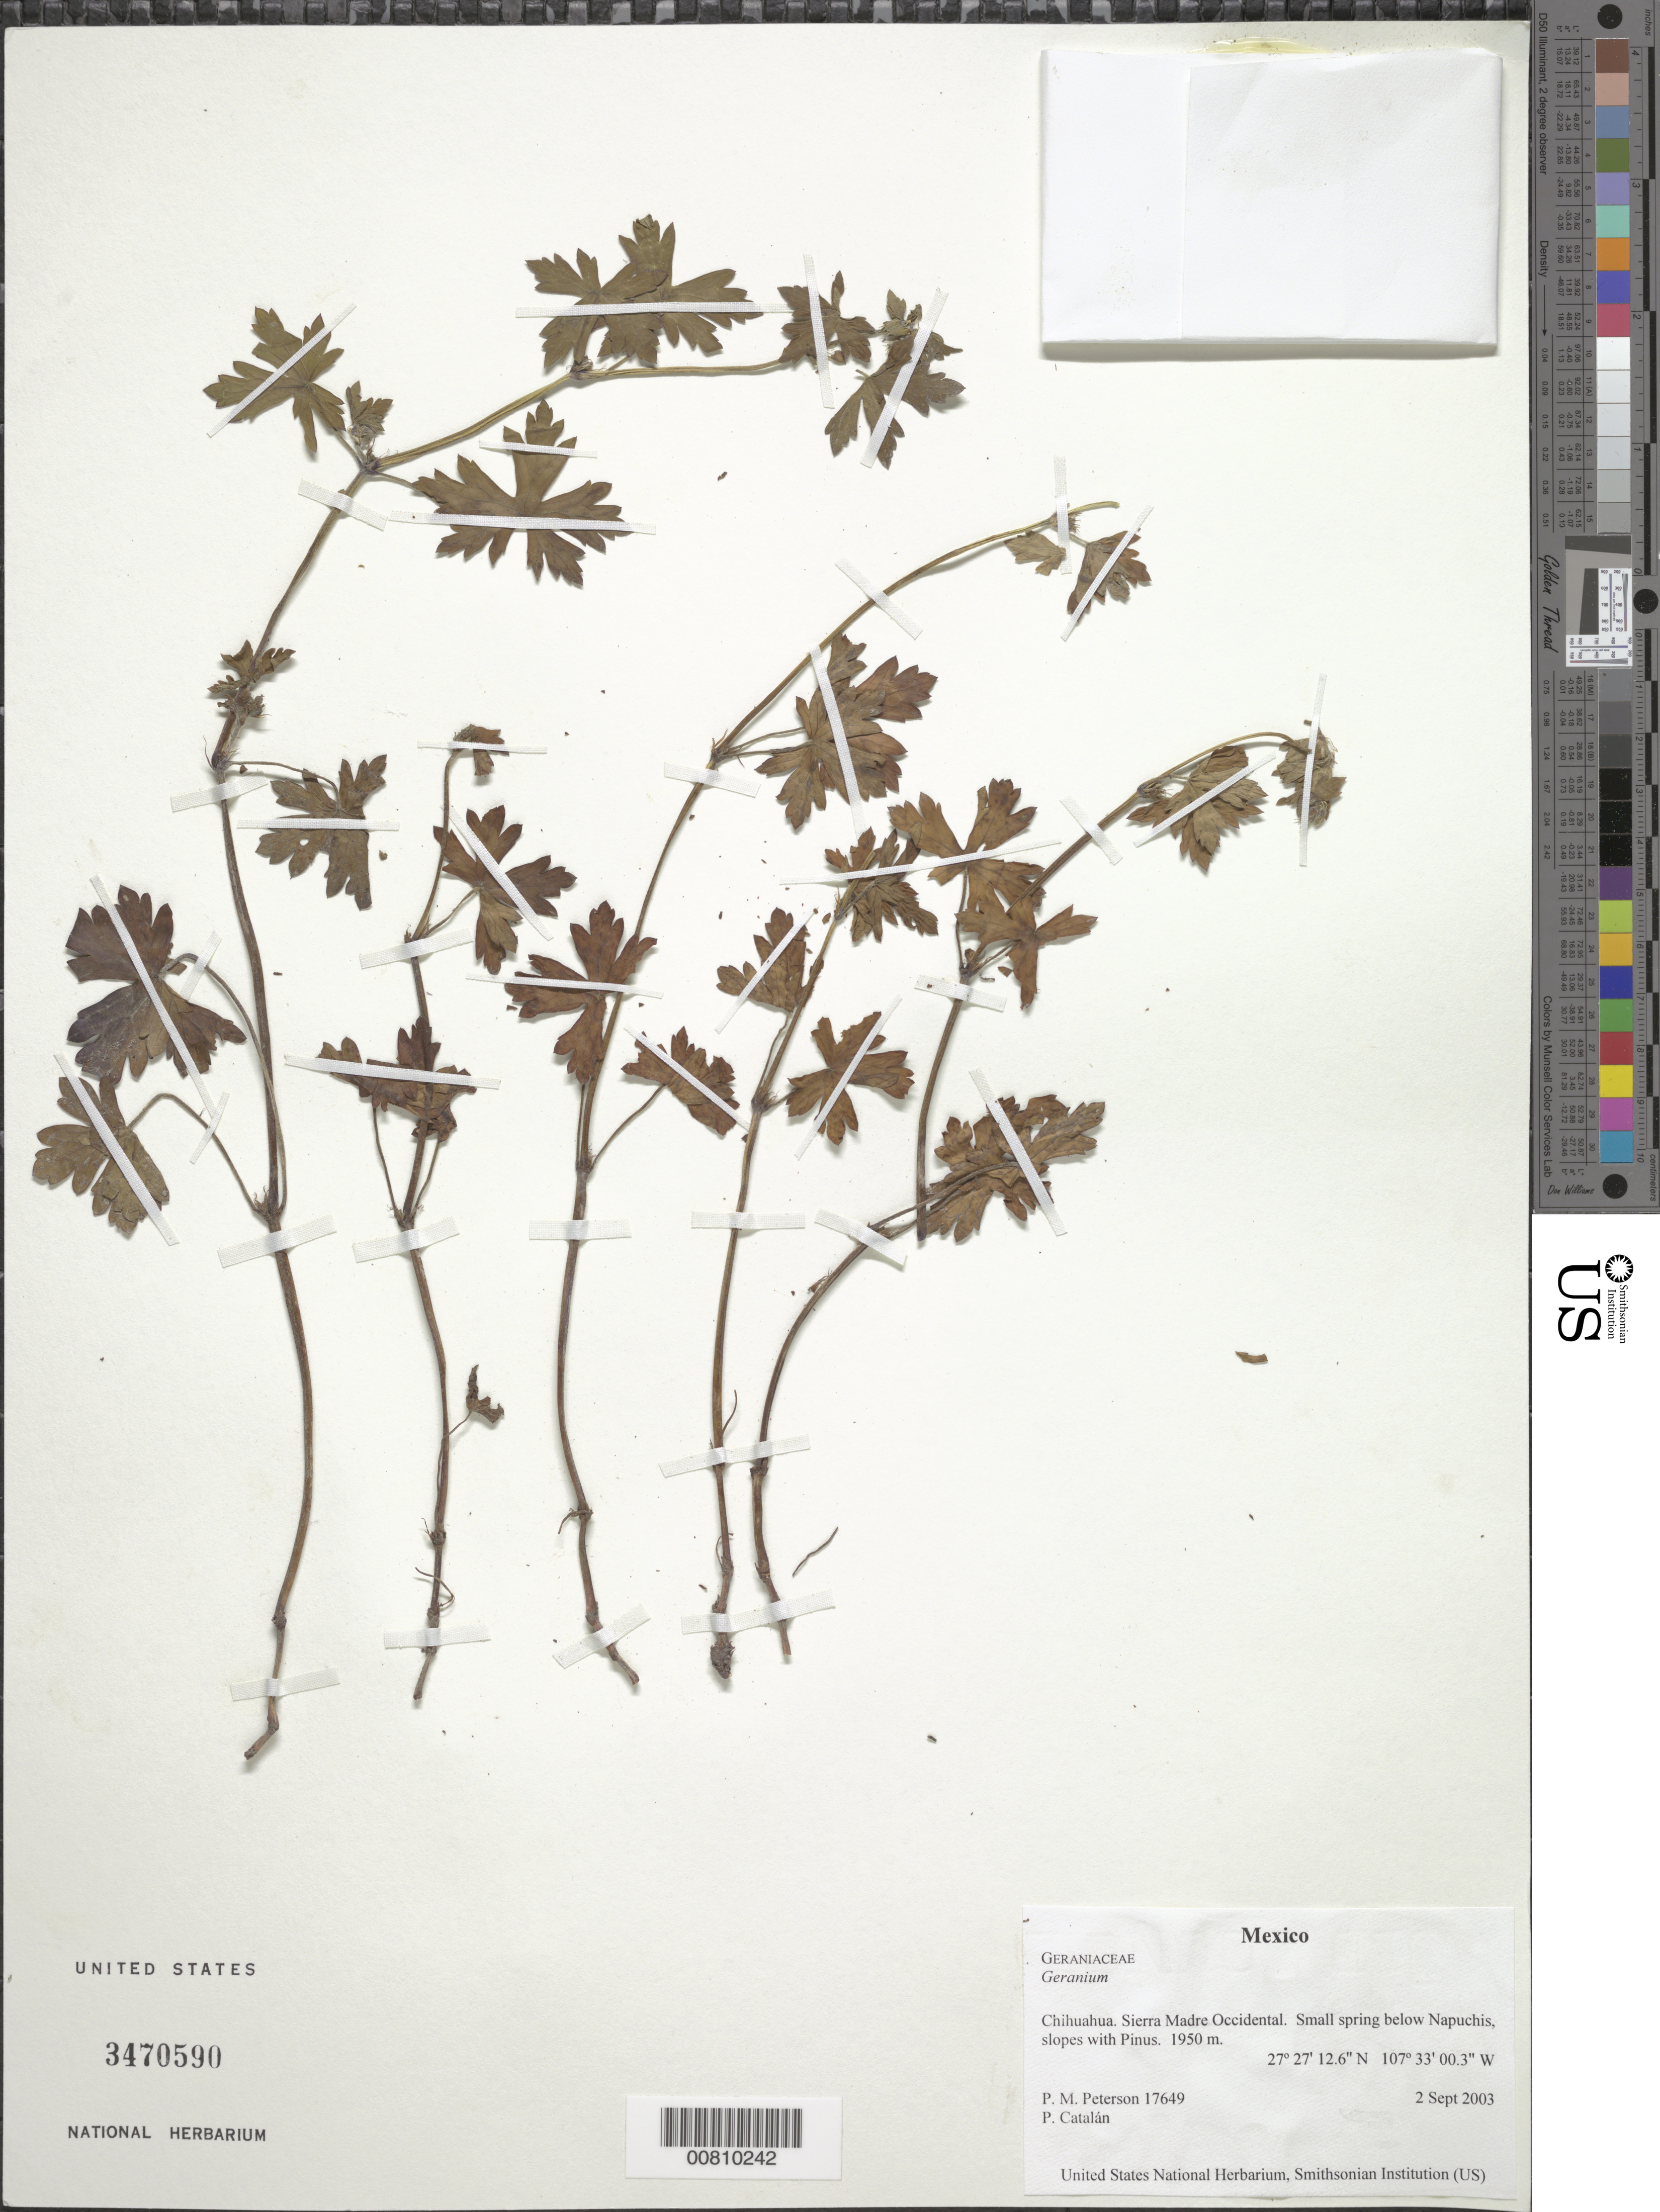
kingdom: Plantae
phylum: Tracheophyta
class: Magnoliopsida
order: Geraniales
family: Geraniaceae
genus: Geranium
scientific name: Geranium sp.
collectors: P. M. Peterson & P. Catalán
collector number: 17649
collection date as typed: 02 Sep 2003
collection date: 2003-09-02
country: Mexico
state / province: Chihuahua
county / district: Sierra Madre Occidental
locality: Small spring below Napuchis, slopes with Pinus.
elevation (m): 1950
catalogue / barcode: US 3470590